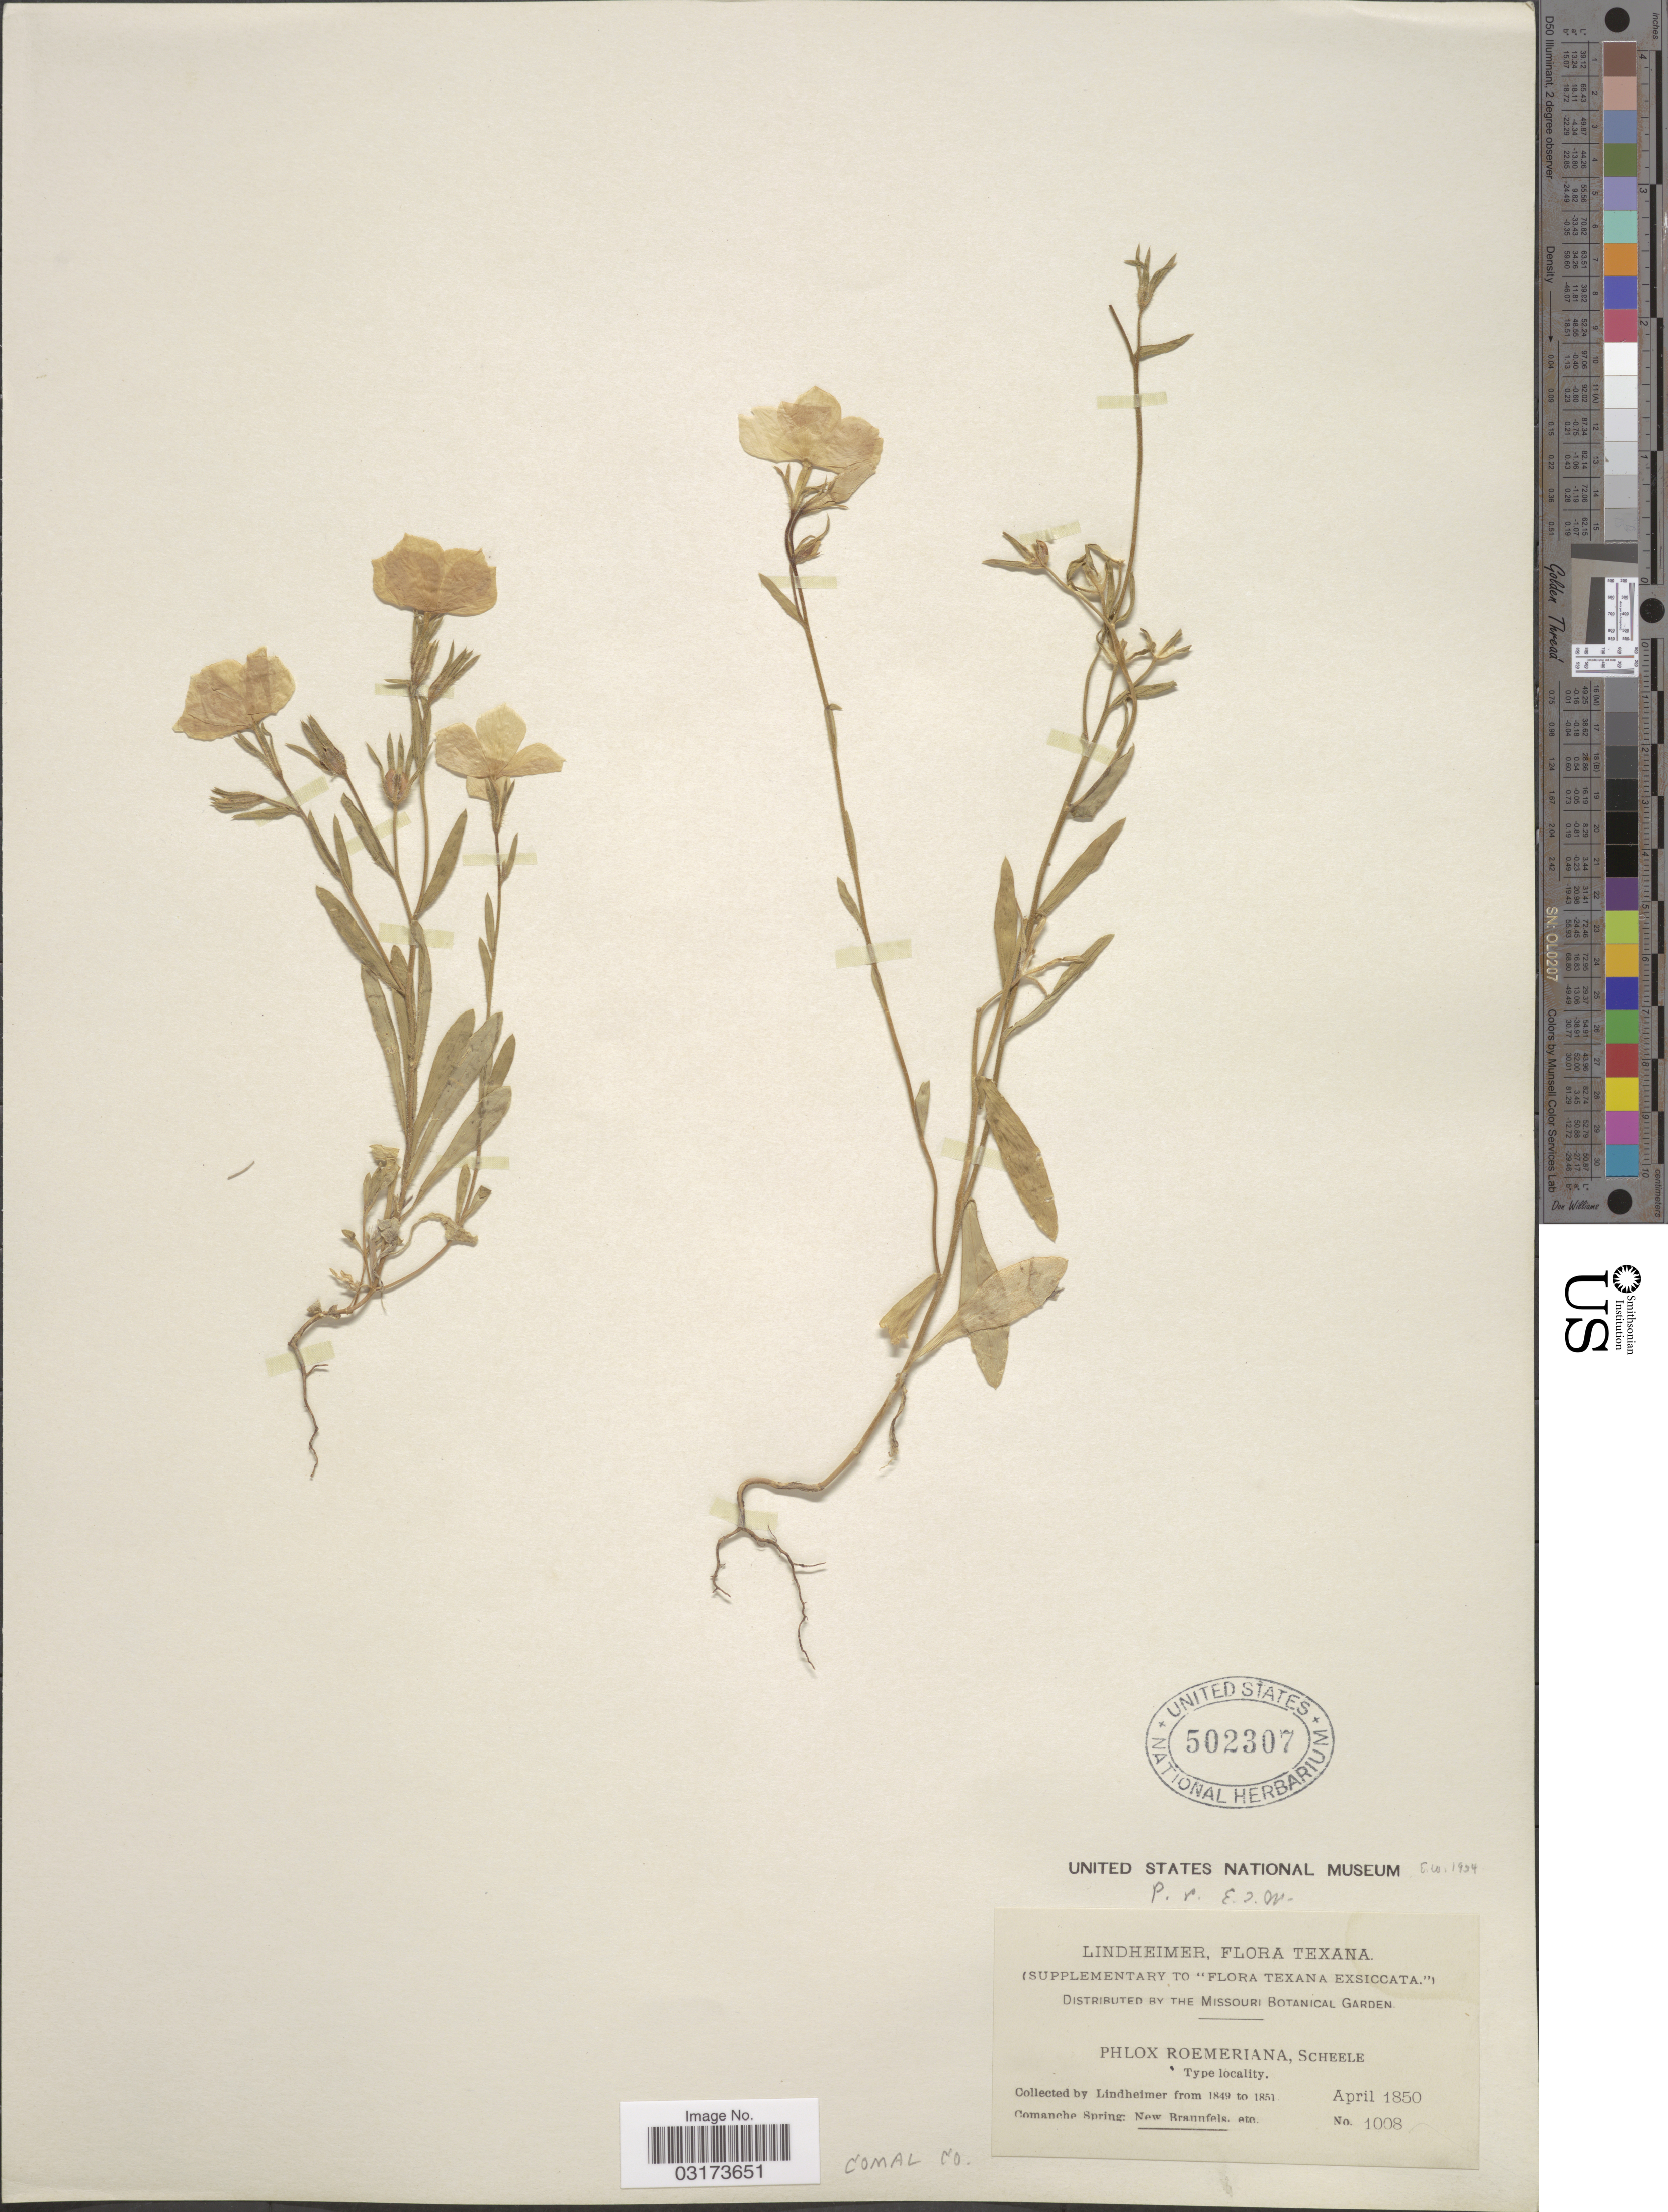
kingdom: Plantae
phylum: Tracheophyta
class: Magnoliopsida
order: Ericales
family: Polemoniaceae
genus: Phlox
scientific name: Phlox roemeriana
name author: Scheele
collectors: -. Lindheimer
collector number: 1008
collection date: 1850-04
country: United States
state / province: Texas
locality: Comanche Spring, New Braunfels, etc. Comal Co.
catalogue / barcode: US 502307